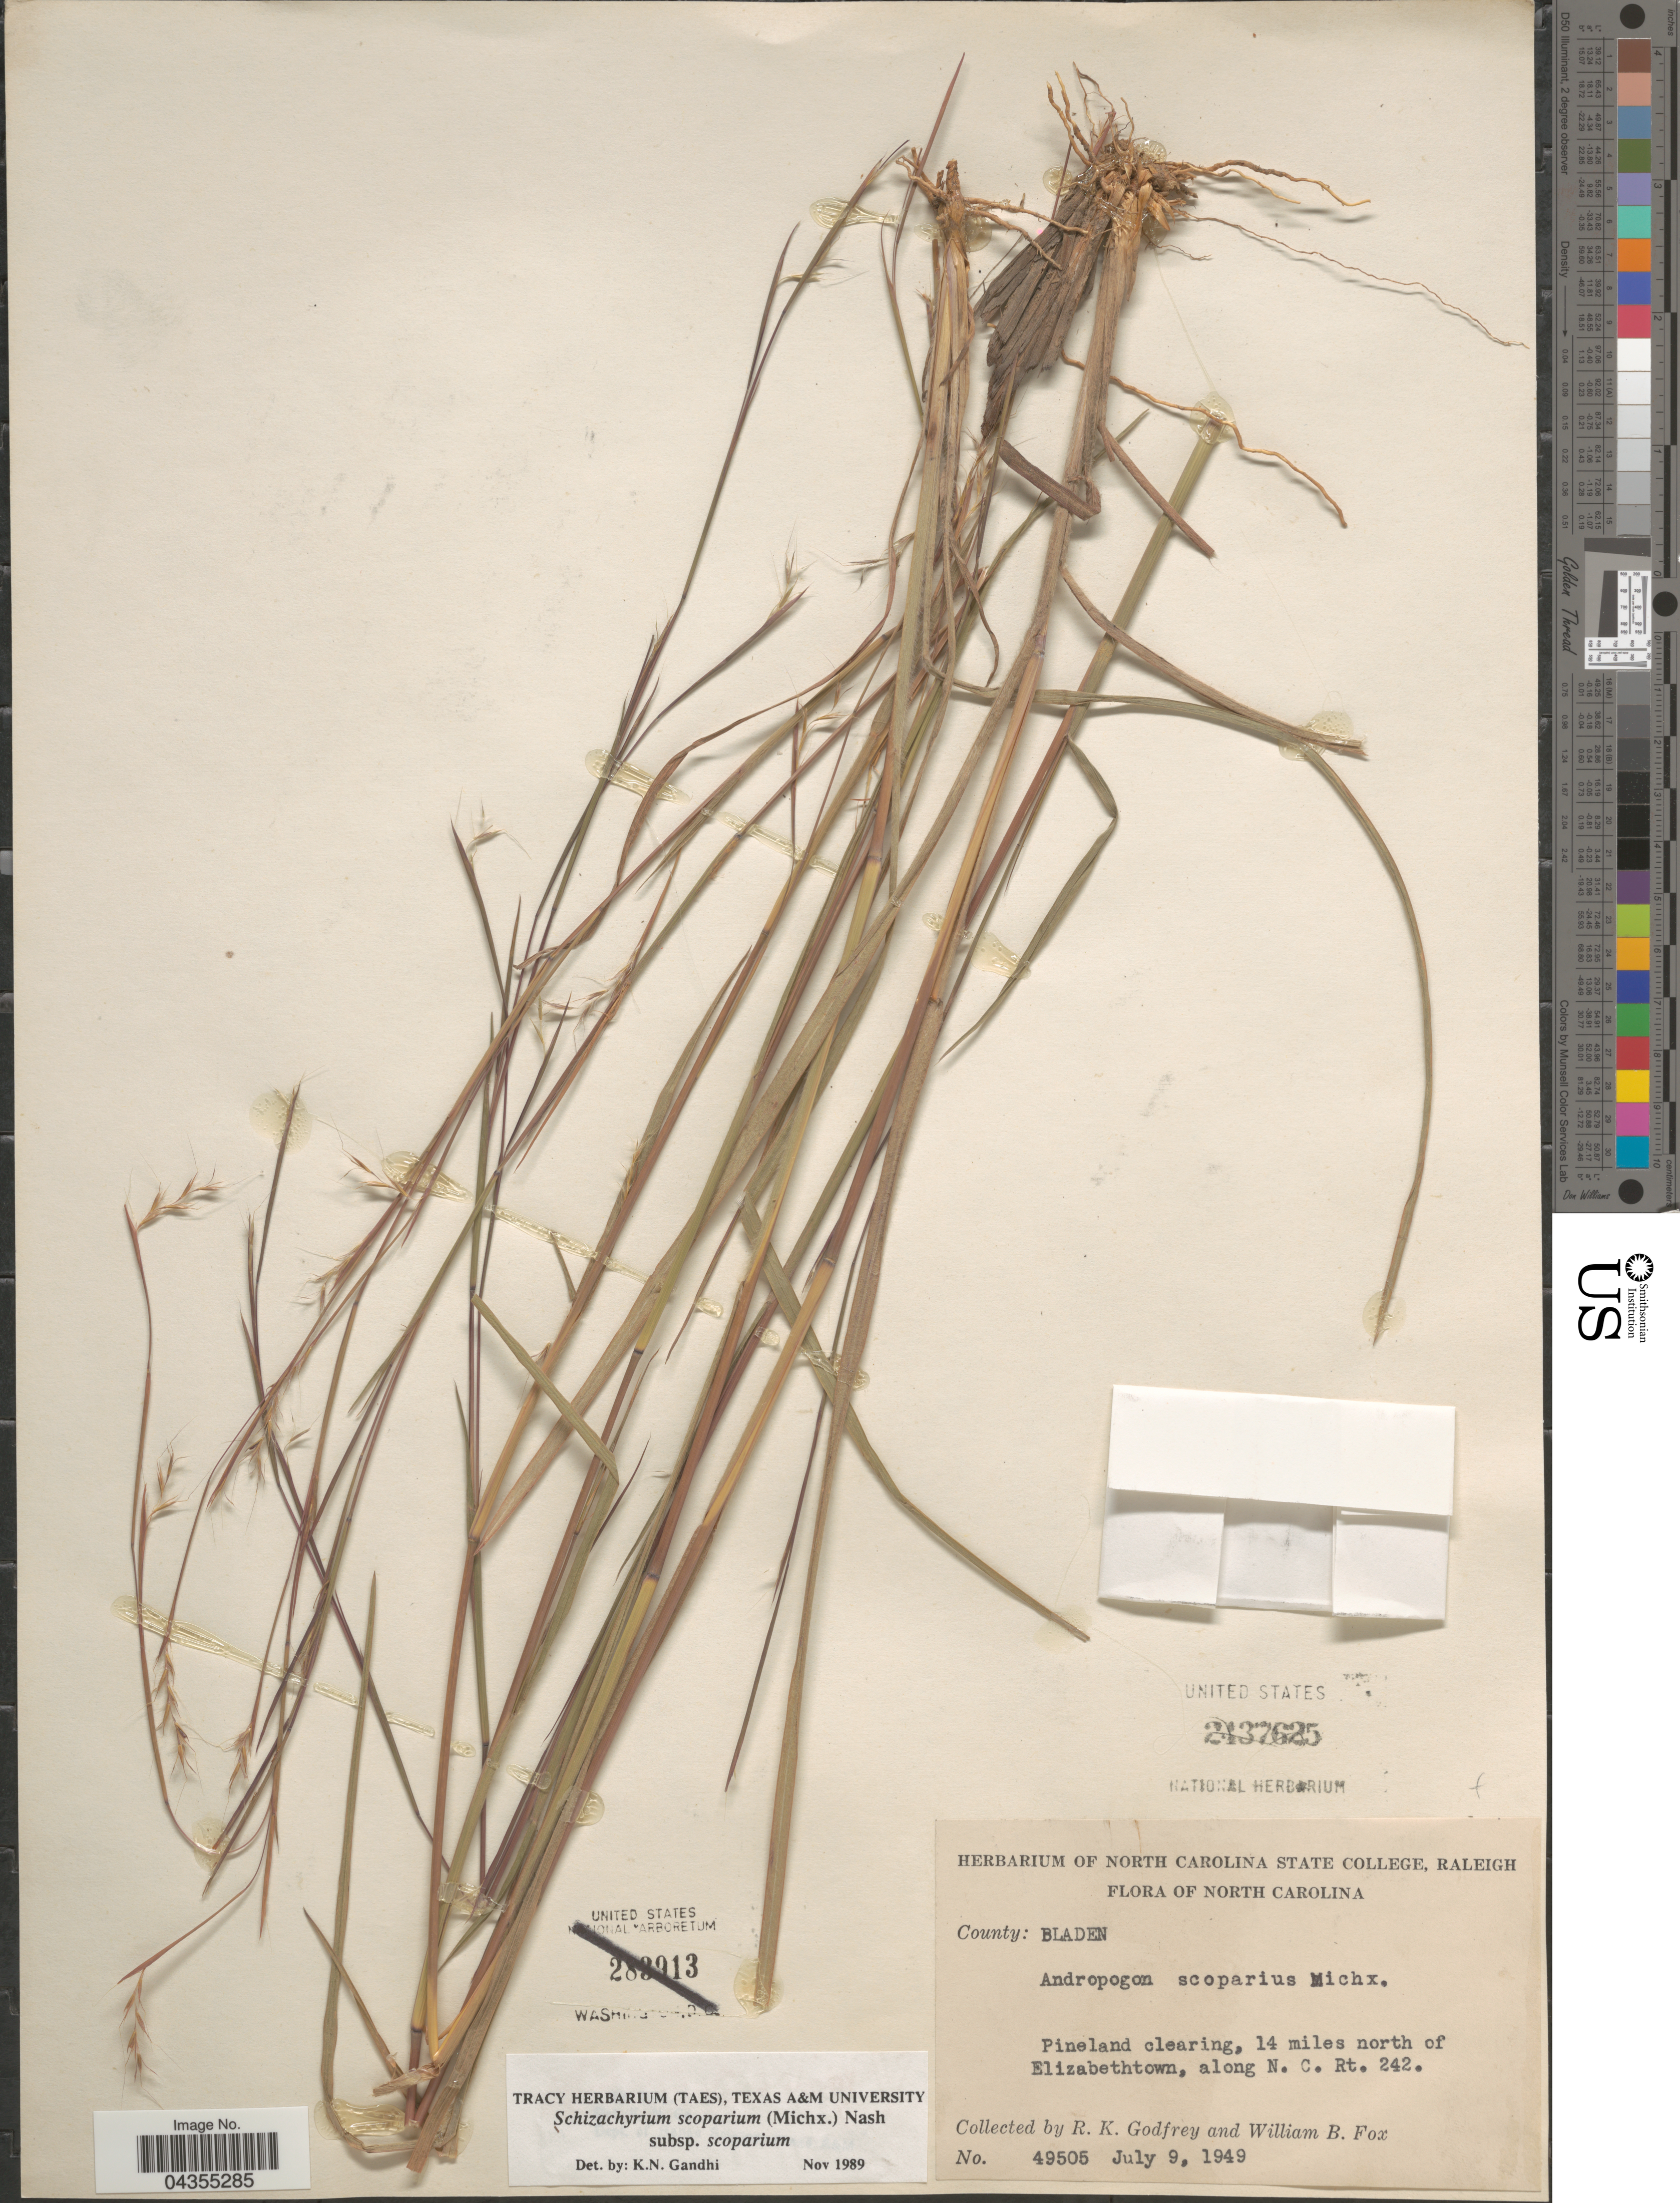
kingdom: Plantae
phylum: Tracheophyta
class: Liliopsida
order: Poales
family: Poaceae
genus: Schizachyrium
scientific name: Schizachyrium scoparium var. scoparium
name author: (Michx.) Nash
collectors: R. K. Godfrey & W. B. Fox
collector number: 49505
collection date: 1949-07-09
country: United States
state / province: North Carolina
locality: County: Bladen. Pineland clearing, 14 miles north of Elizabethtown, along N. C. Rt. 242.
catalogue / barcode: US 2437625